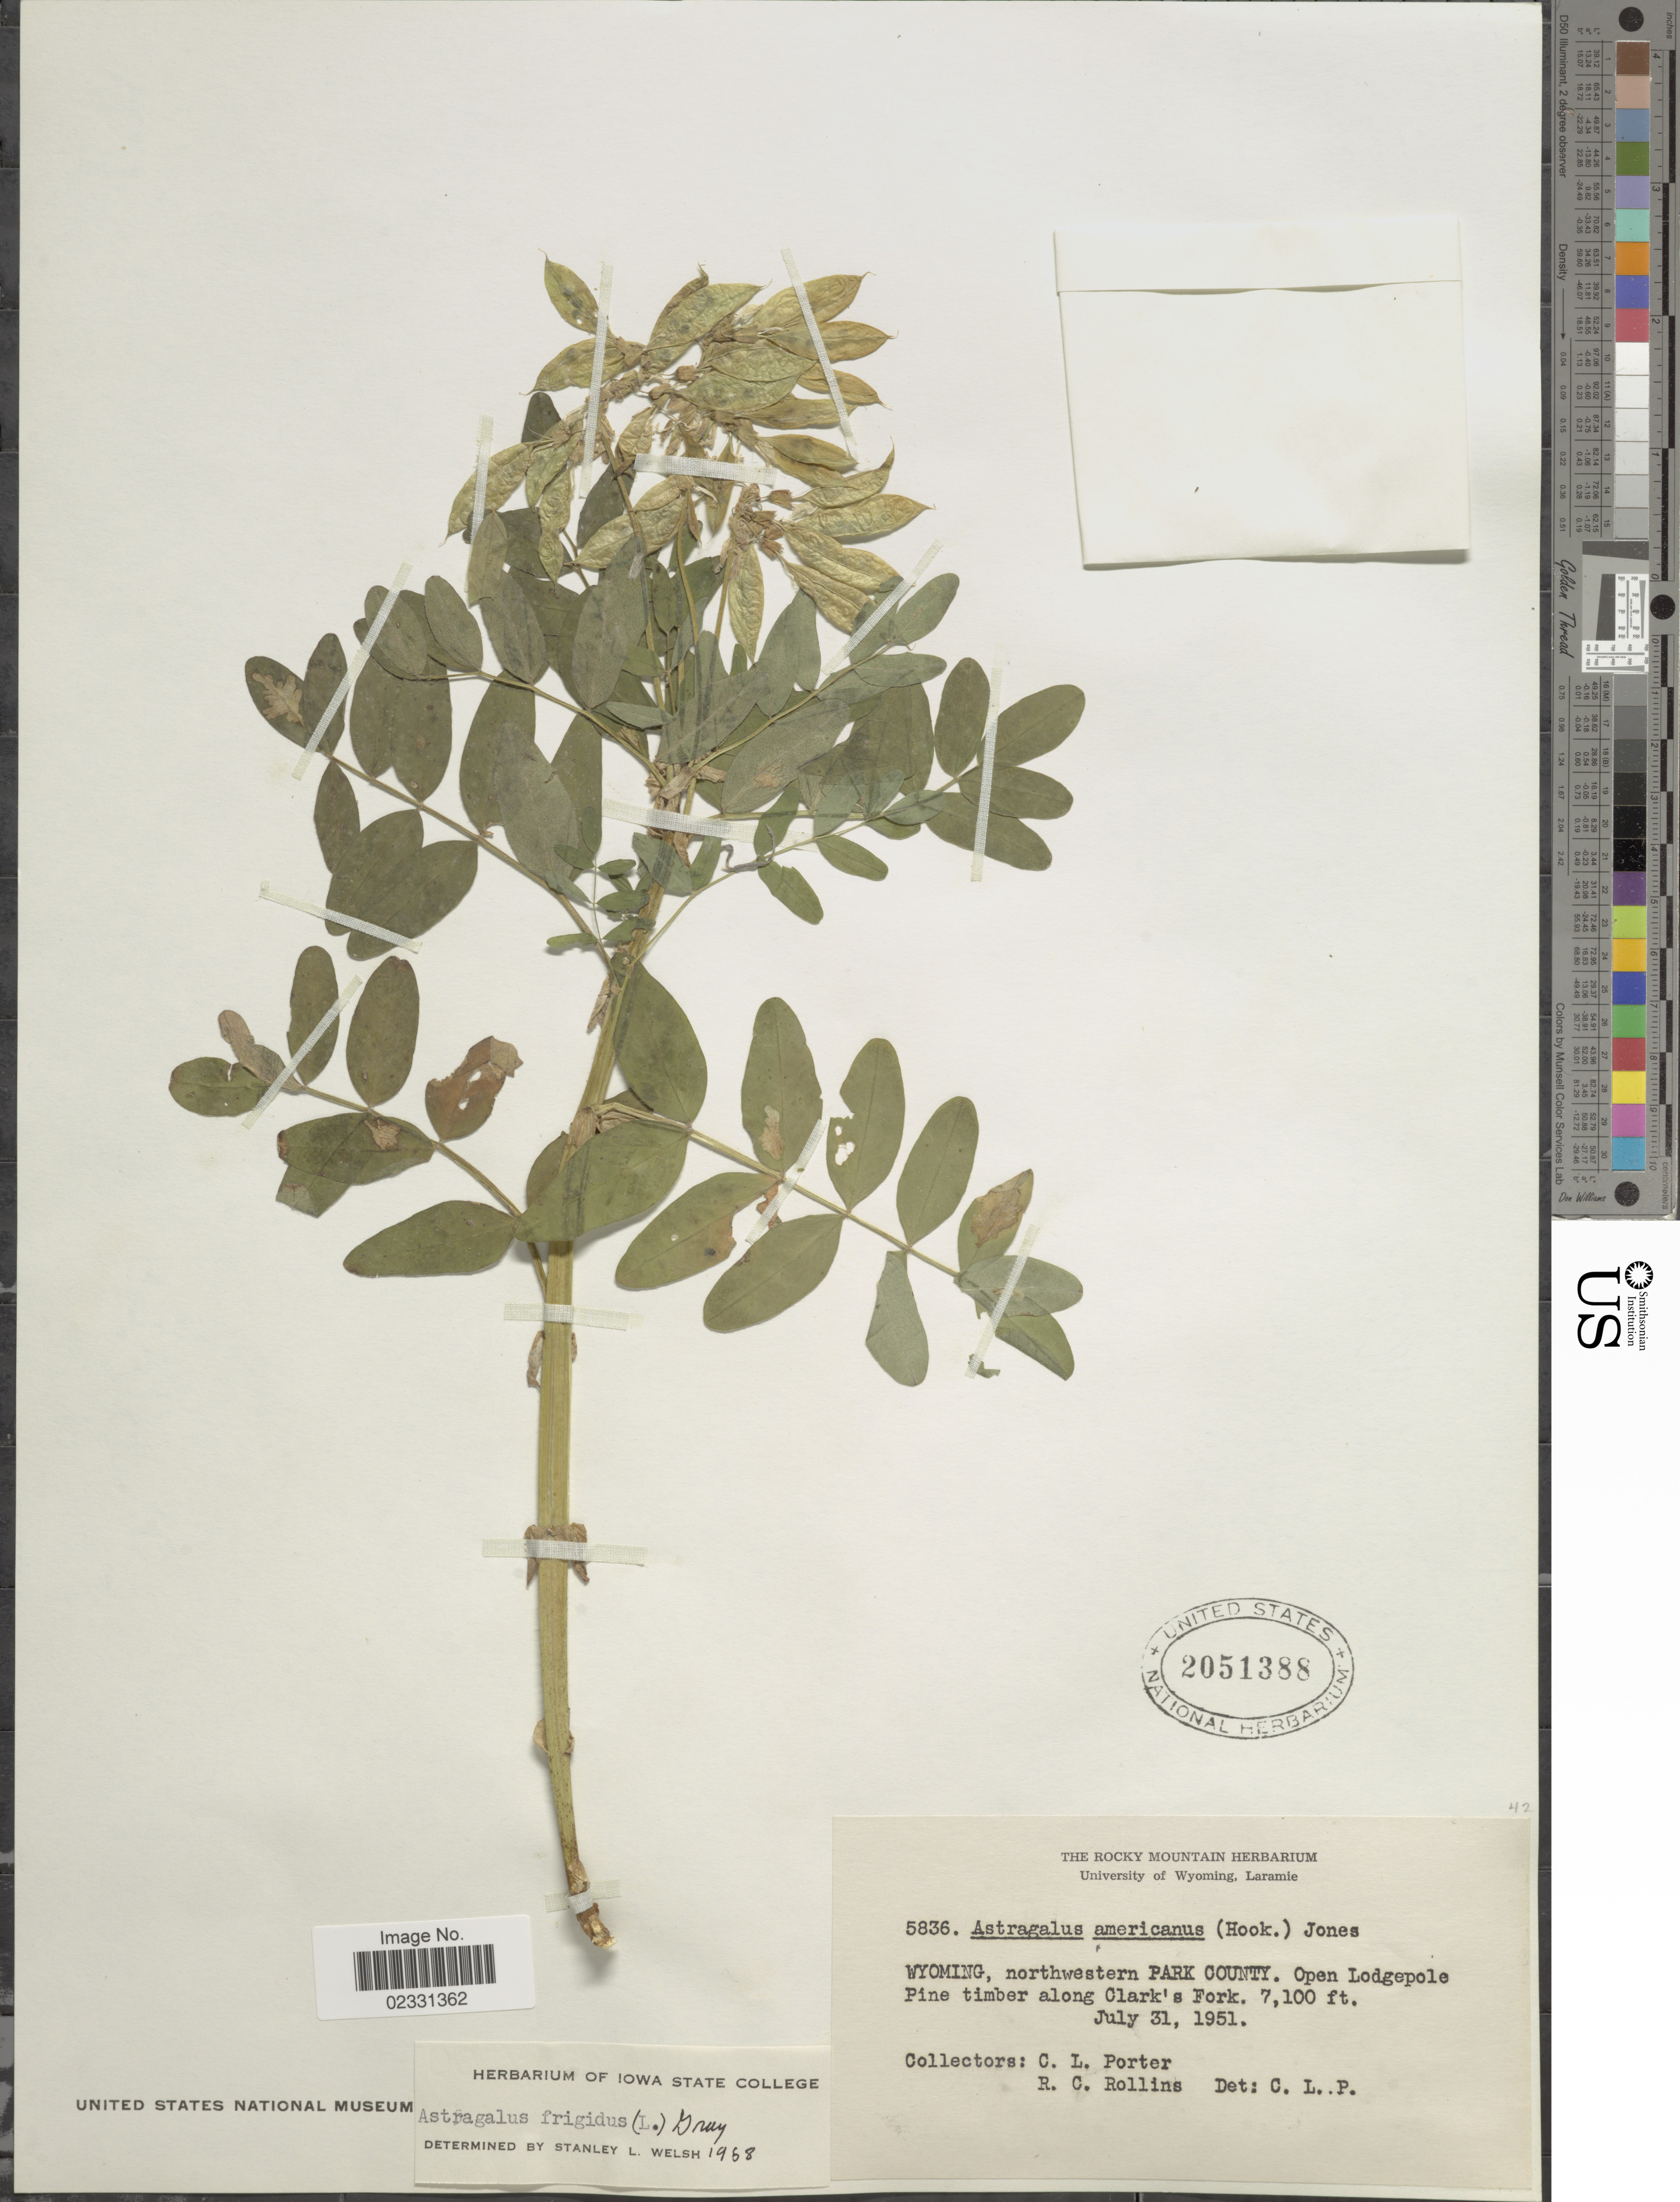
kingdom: Plantae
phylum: Tracheophyta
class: Magnoliopsida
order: Fabales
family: Fabaceae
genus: Astragalus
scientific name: Astragalus frigidus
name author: (L.) A. Gray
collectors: C. L. Porter & R. C. Rollins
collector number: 5836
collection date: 1951-07-31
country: United States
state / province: Wyoming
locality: Northwestern Park County. Open Lodgepole Pine timber along Clark's Fork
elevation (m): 2164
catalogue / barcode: US 2051388